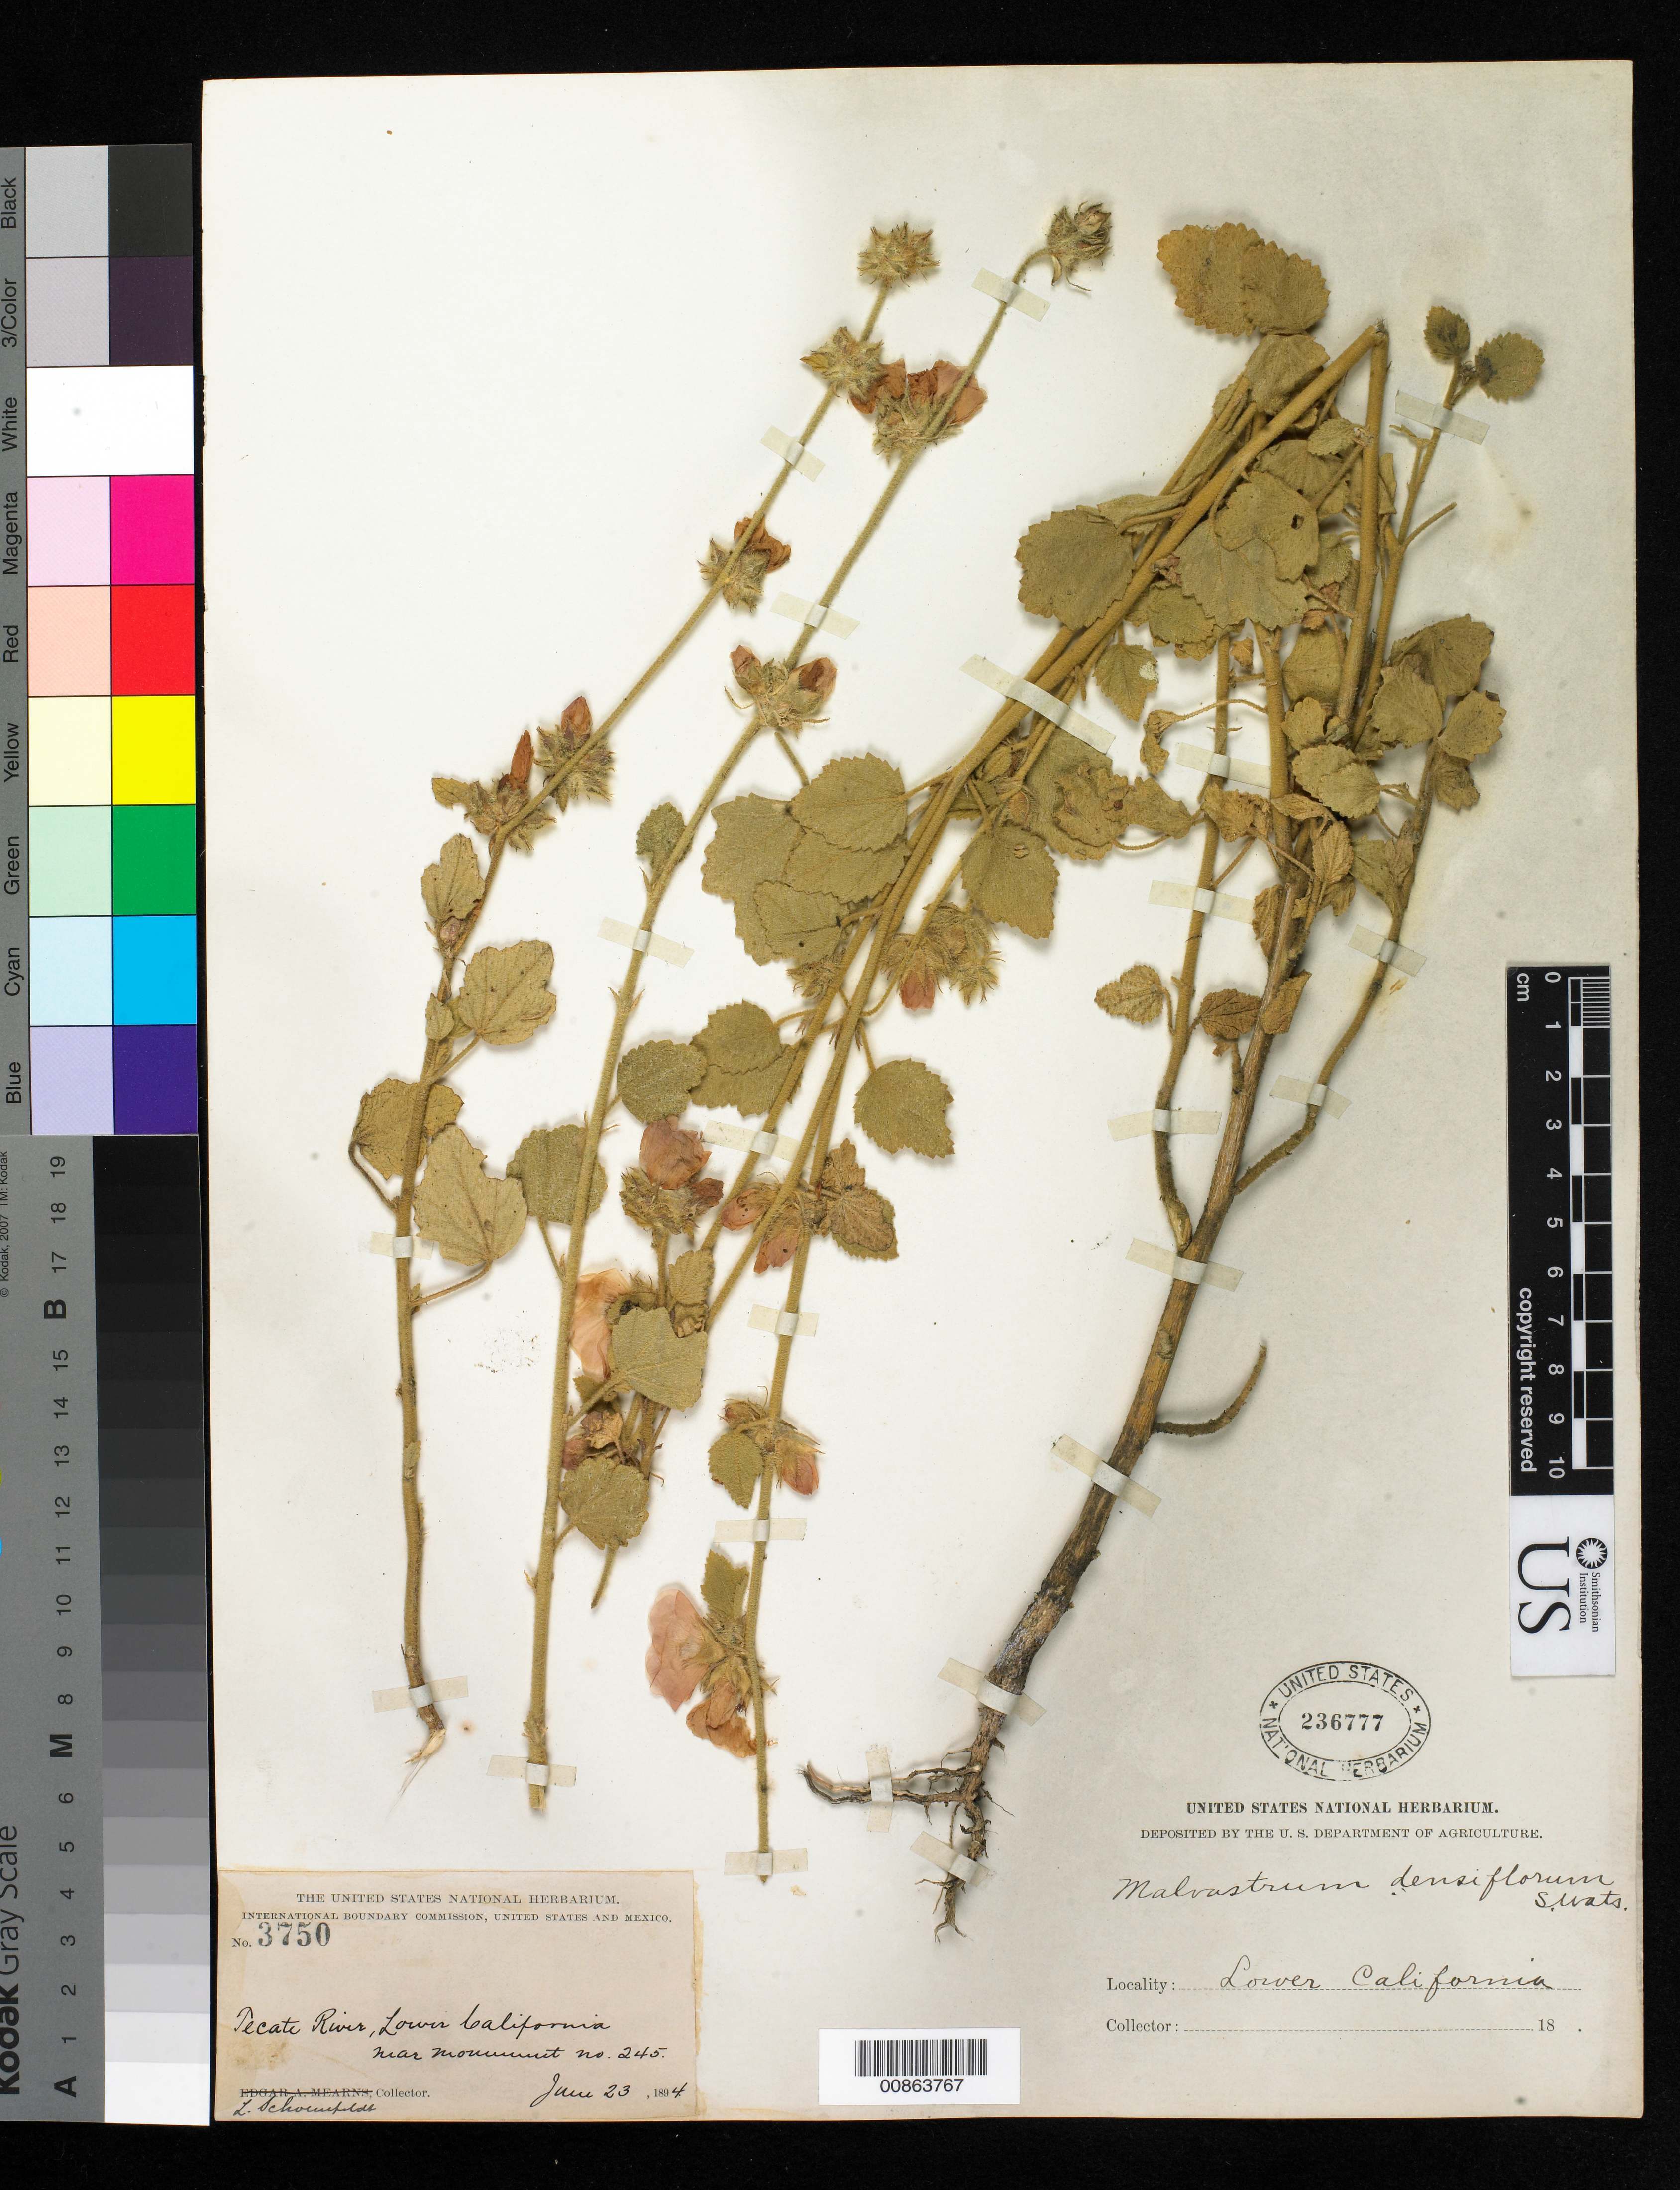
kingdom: Plantae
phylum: Tracheophyta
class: Magnoliopsida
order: Malvales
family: Malvaceae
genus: Malvastrum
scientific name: Malvastrum densiflorum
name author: S. Watson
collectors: L. Schoenfeldt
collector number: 3750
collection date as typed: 23 Jun 1894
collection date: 1894-06-23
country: Mexico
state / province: Baja California Norte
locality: Tecate River, Baja California. Near Monument no. 245.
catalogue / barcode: US 236777